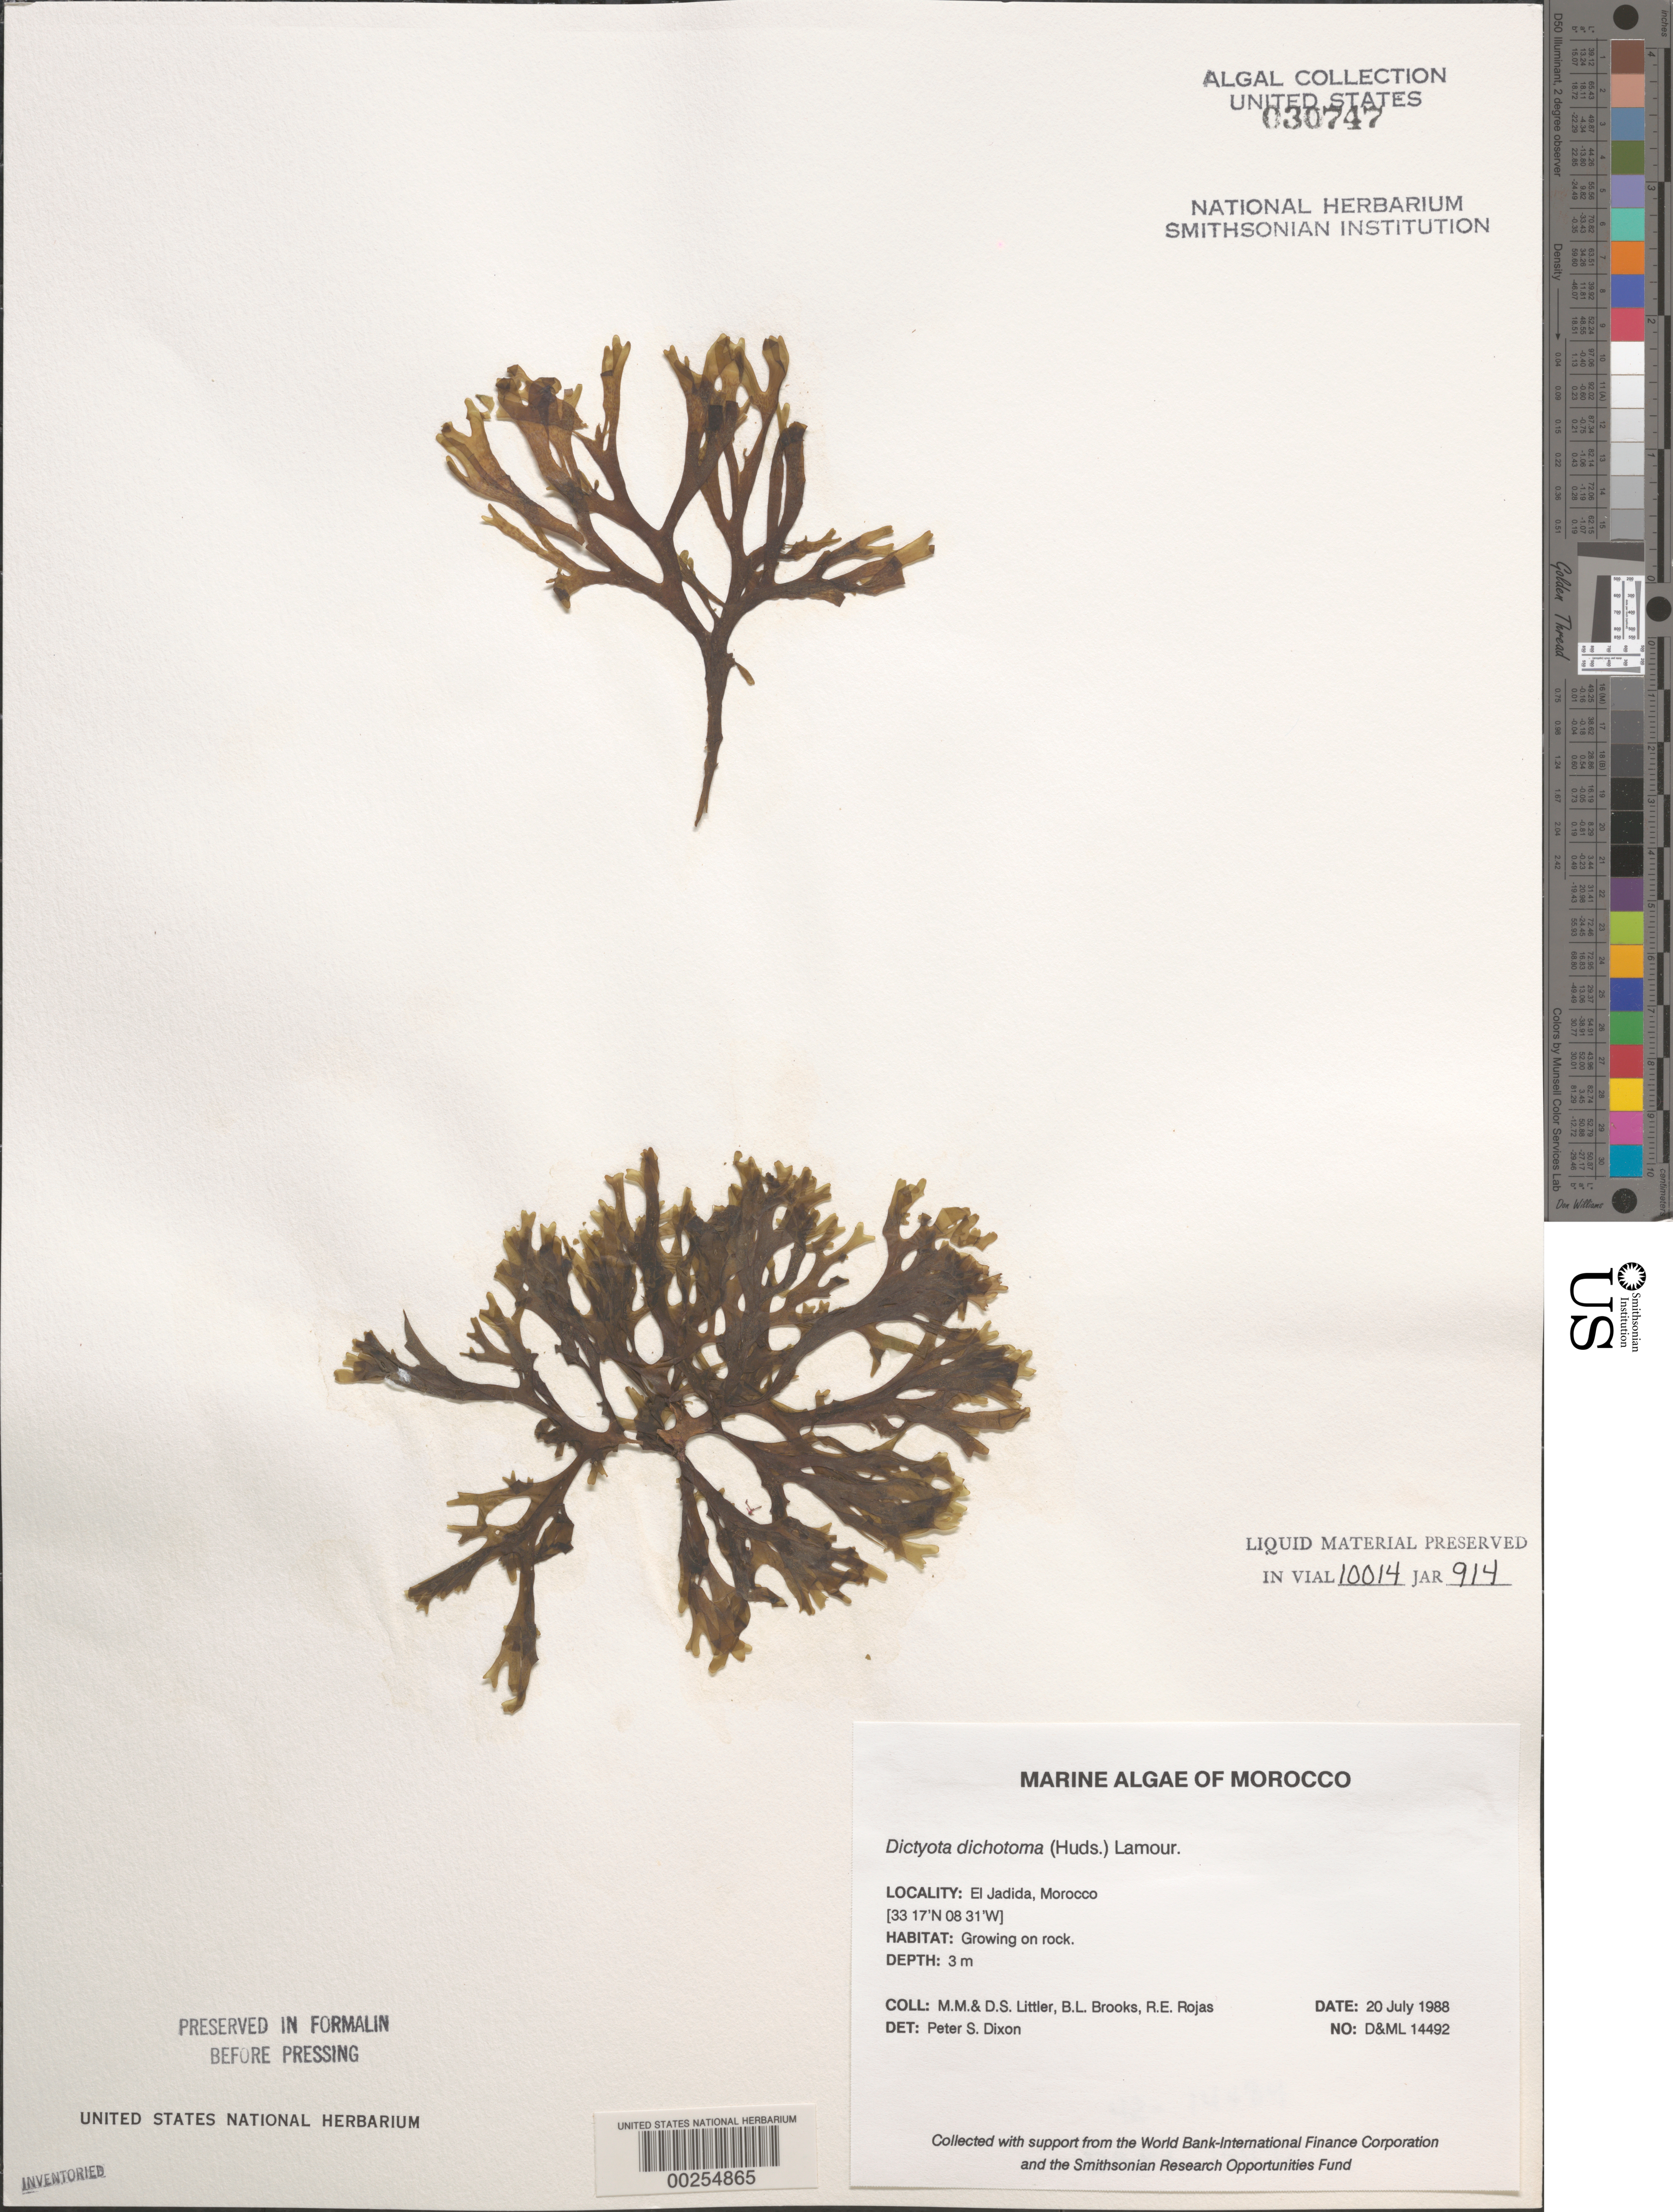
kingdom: Chromista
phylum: Ochrophyta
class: Phaeophyceae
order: Dictyotales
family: Dictyotaceae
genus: Dictyota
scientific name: Dictyota dichotoma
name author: (Huds.) J.V.Lamouroux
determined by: Dixon, P. S.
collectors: M. M. Littler, D. S. Littler, B. Brooks & R. Rojas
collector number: D&ML 14492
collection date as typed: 20 Jul 1988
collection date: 1988-07-20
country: Morocco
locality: El Jadida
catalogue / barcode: US 30747